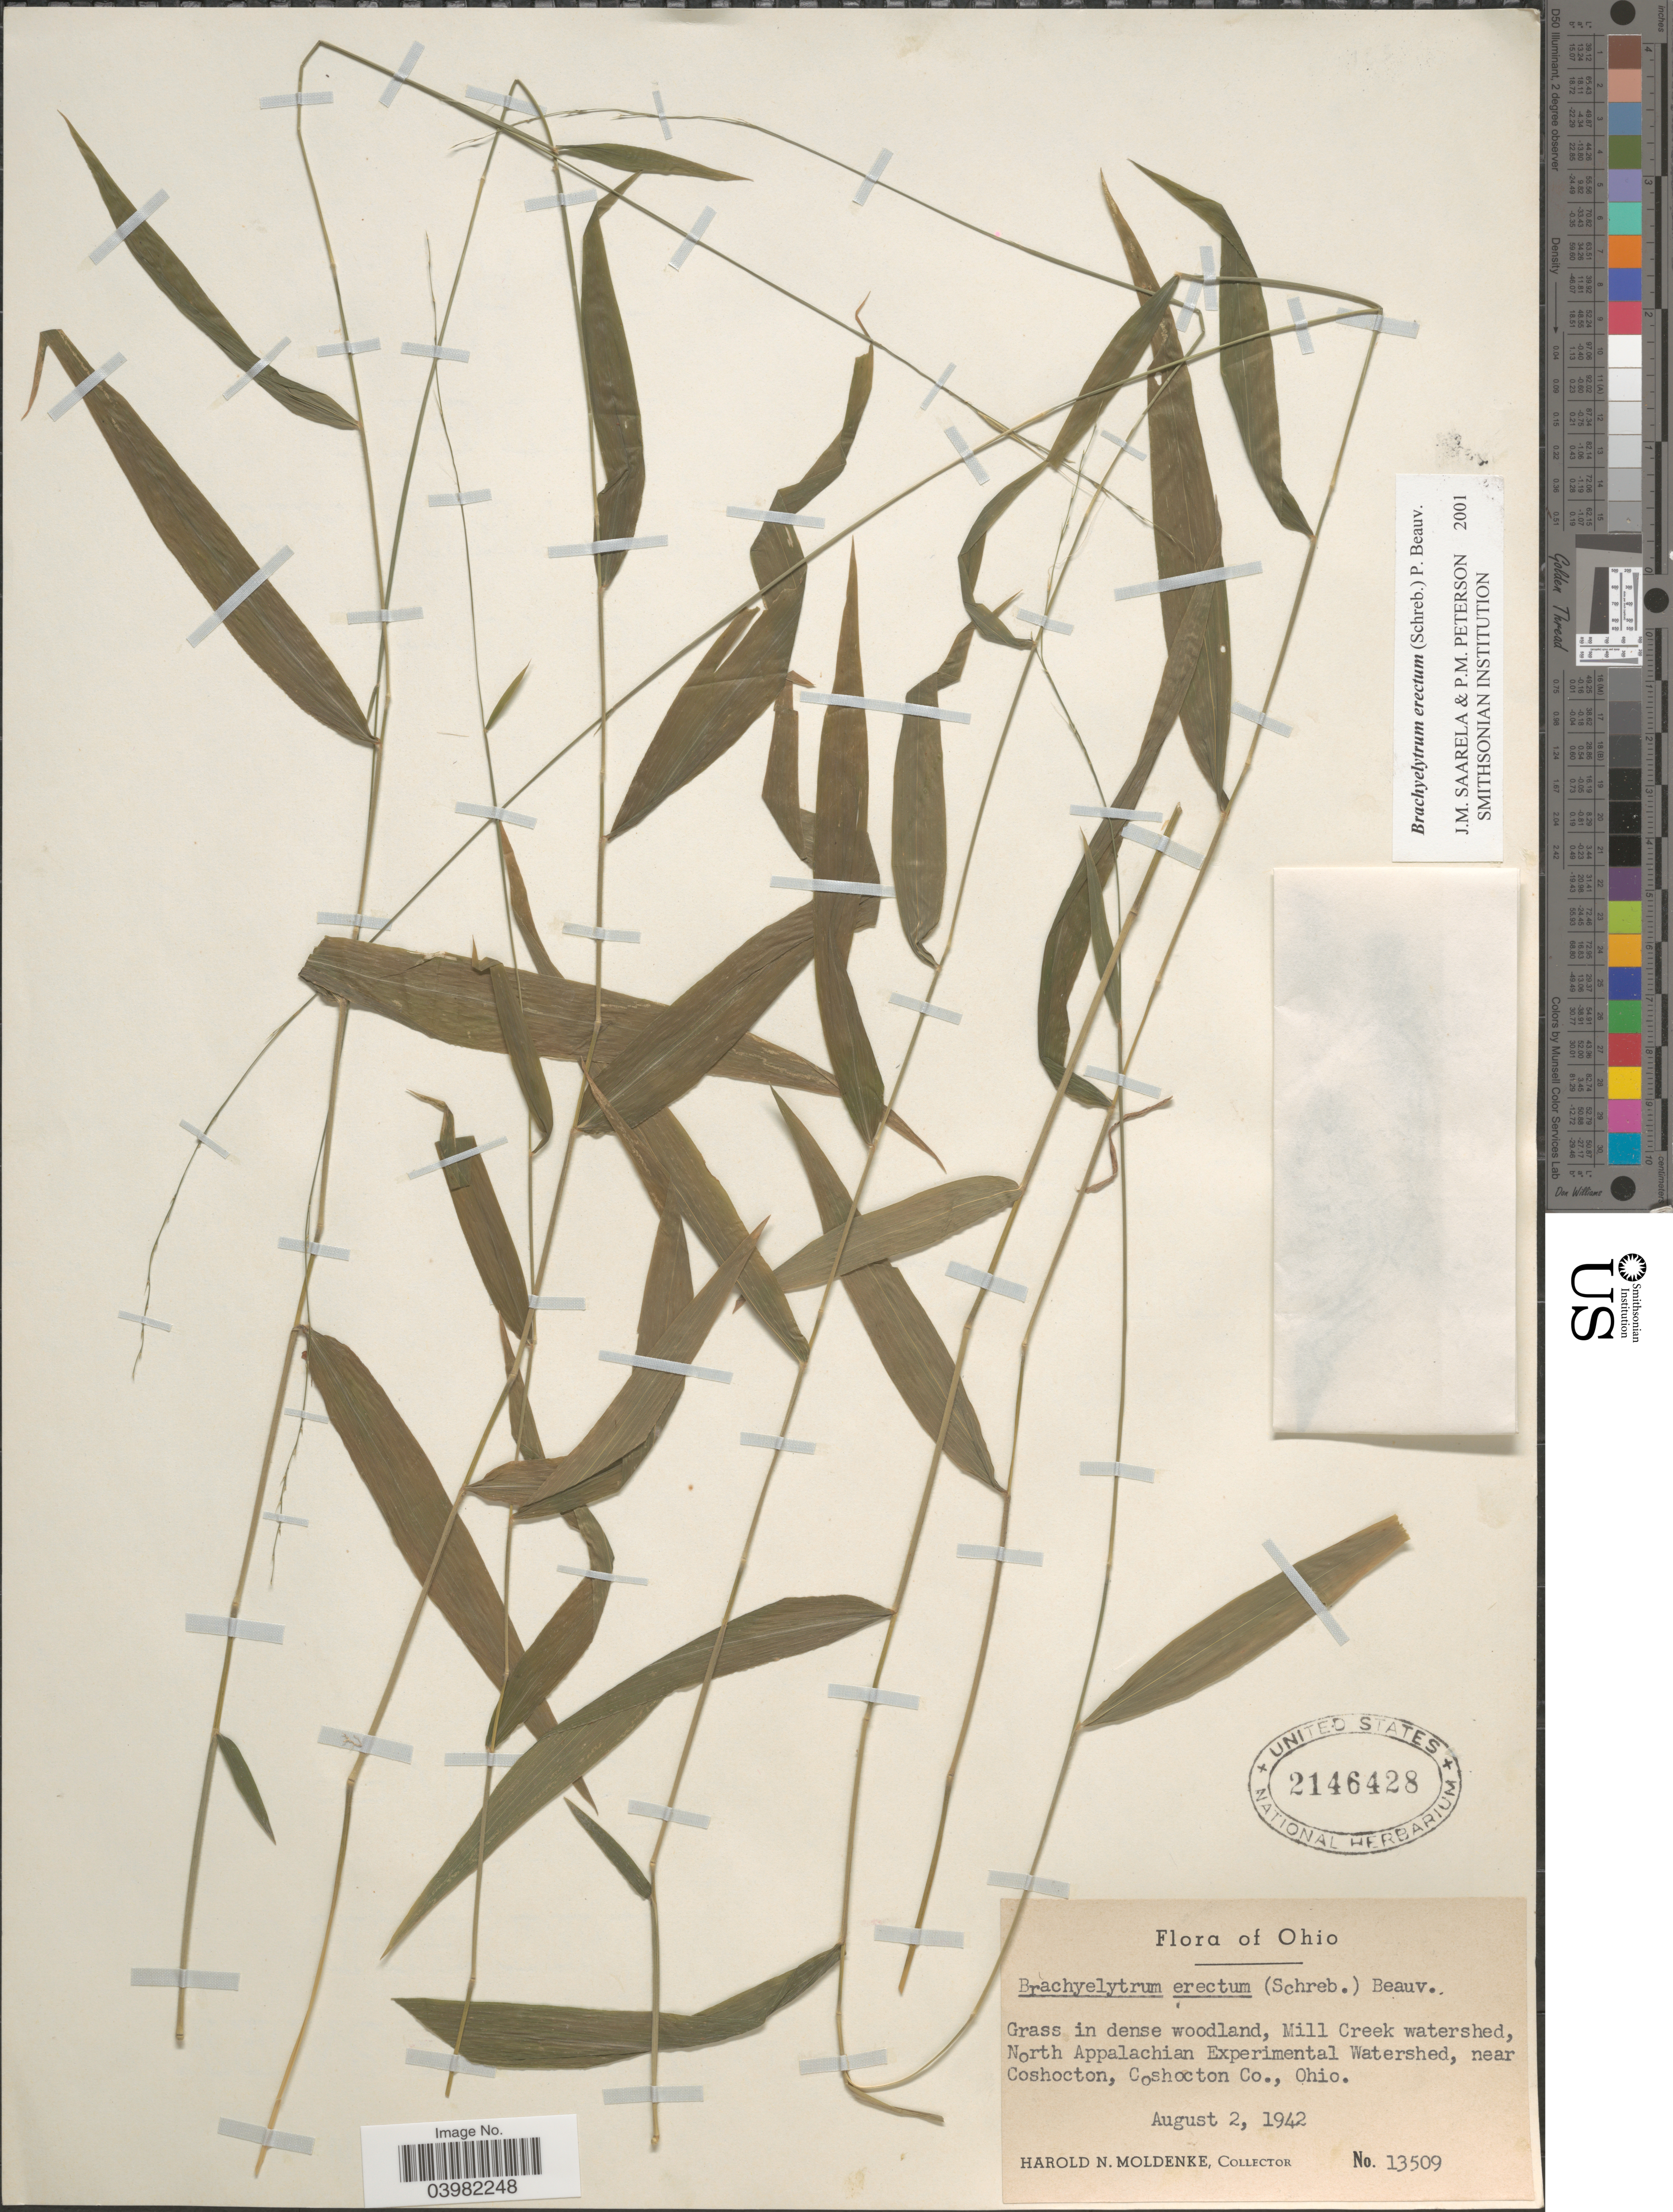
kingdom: Plantae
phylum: Tracheophyta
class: Liliopsida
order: Poales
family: Poaceae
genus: Brachyelytrum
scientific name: Brachyelytrum erectum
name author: (Schreb.) P. Beauv.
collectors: H. N. Moldenke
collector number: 13509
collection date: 1942-08-02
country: United States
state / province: Ohio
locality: Mill Creek watershed, North Appalachian Experimental Watershed, near Coshocton, Coshocton Co.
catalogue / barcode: US 2146428